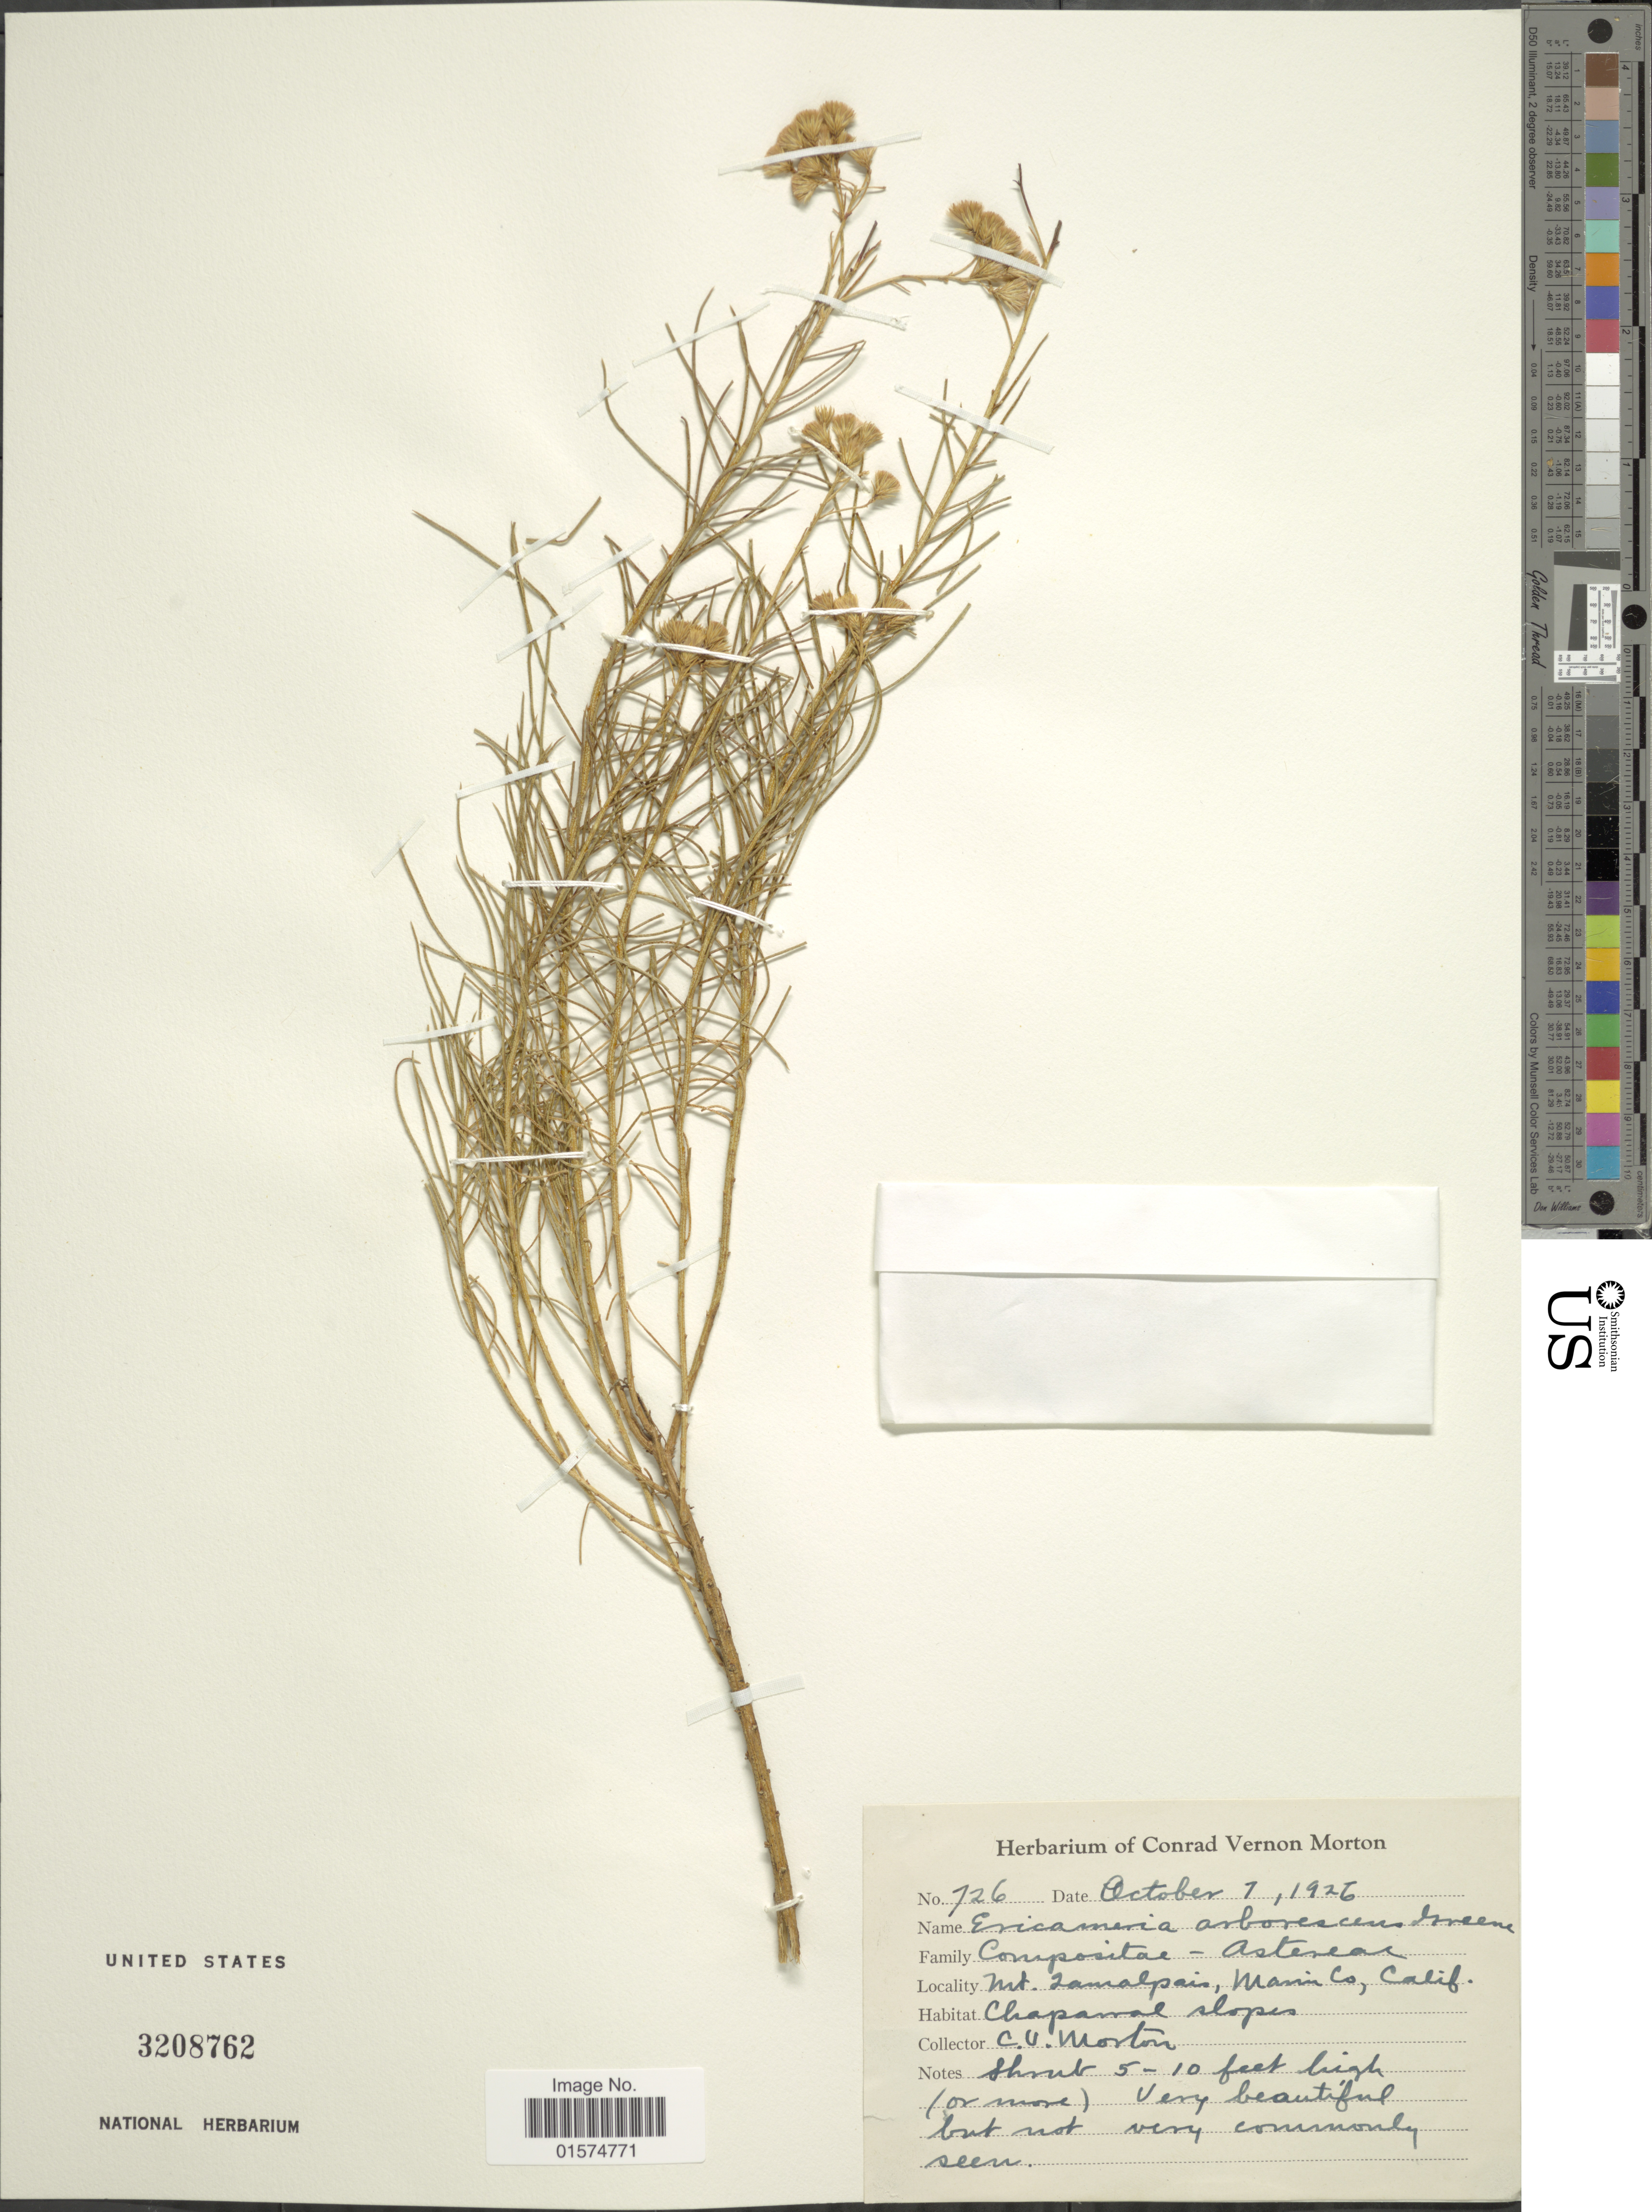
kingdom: Plantae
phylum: Tracheophyta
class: Magnoliopsida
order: Asterales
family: Asteraceae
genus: Ericameria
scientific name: Ericameria arborescens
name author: (A. Gray) Greene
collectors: C. V. Morton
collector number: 726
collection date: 1926-10-07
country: United States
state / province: California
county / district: Marin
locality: Mt. Tamalpais, Marin Co.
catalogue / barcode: US 3208762